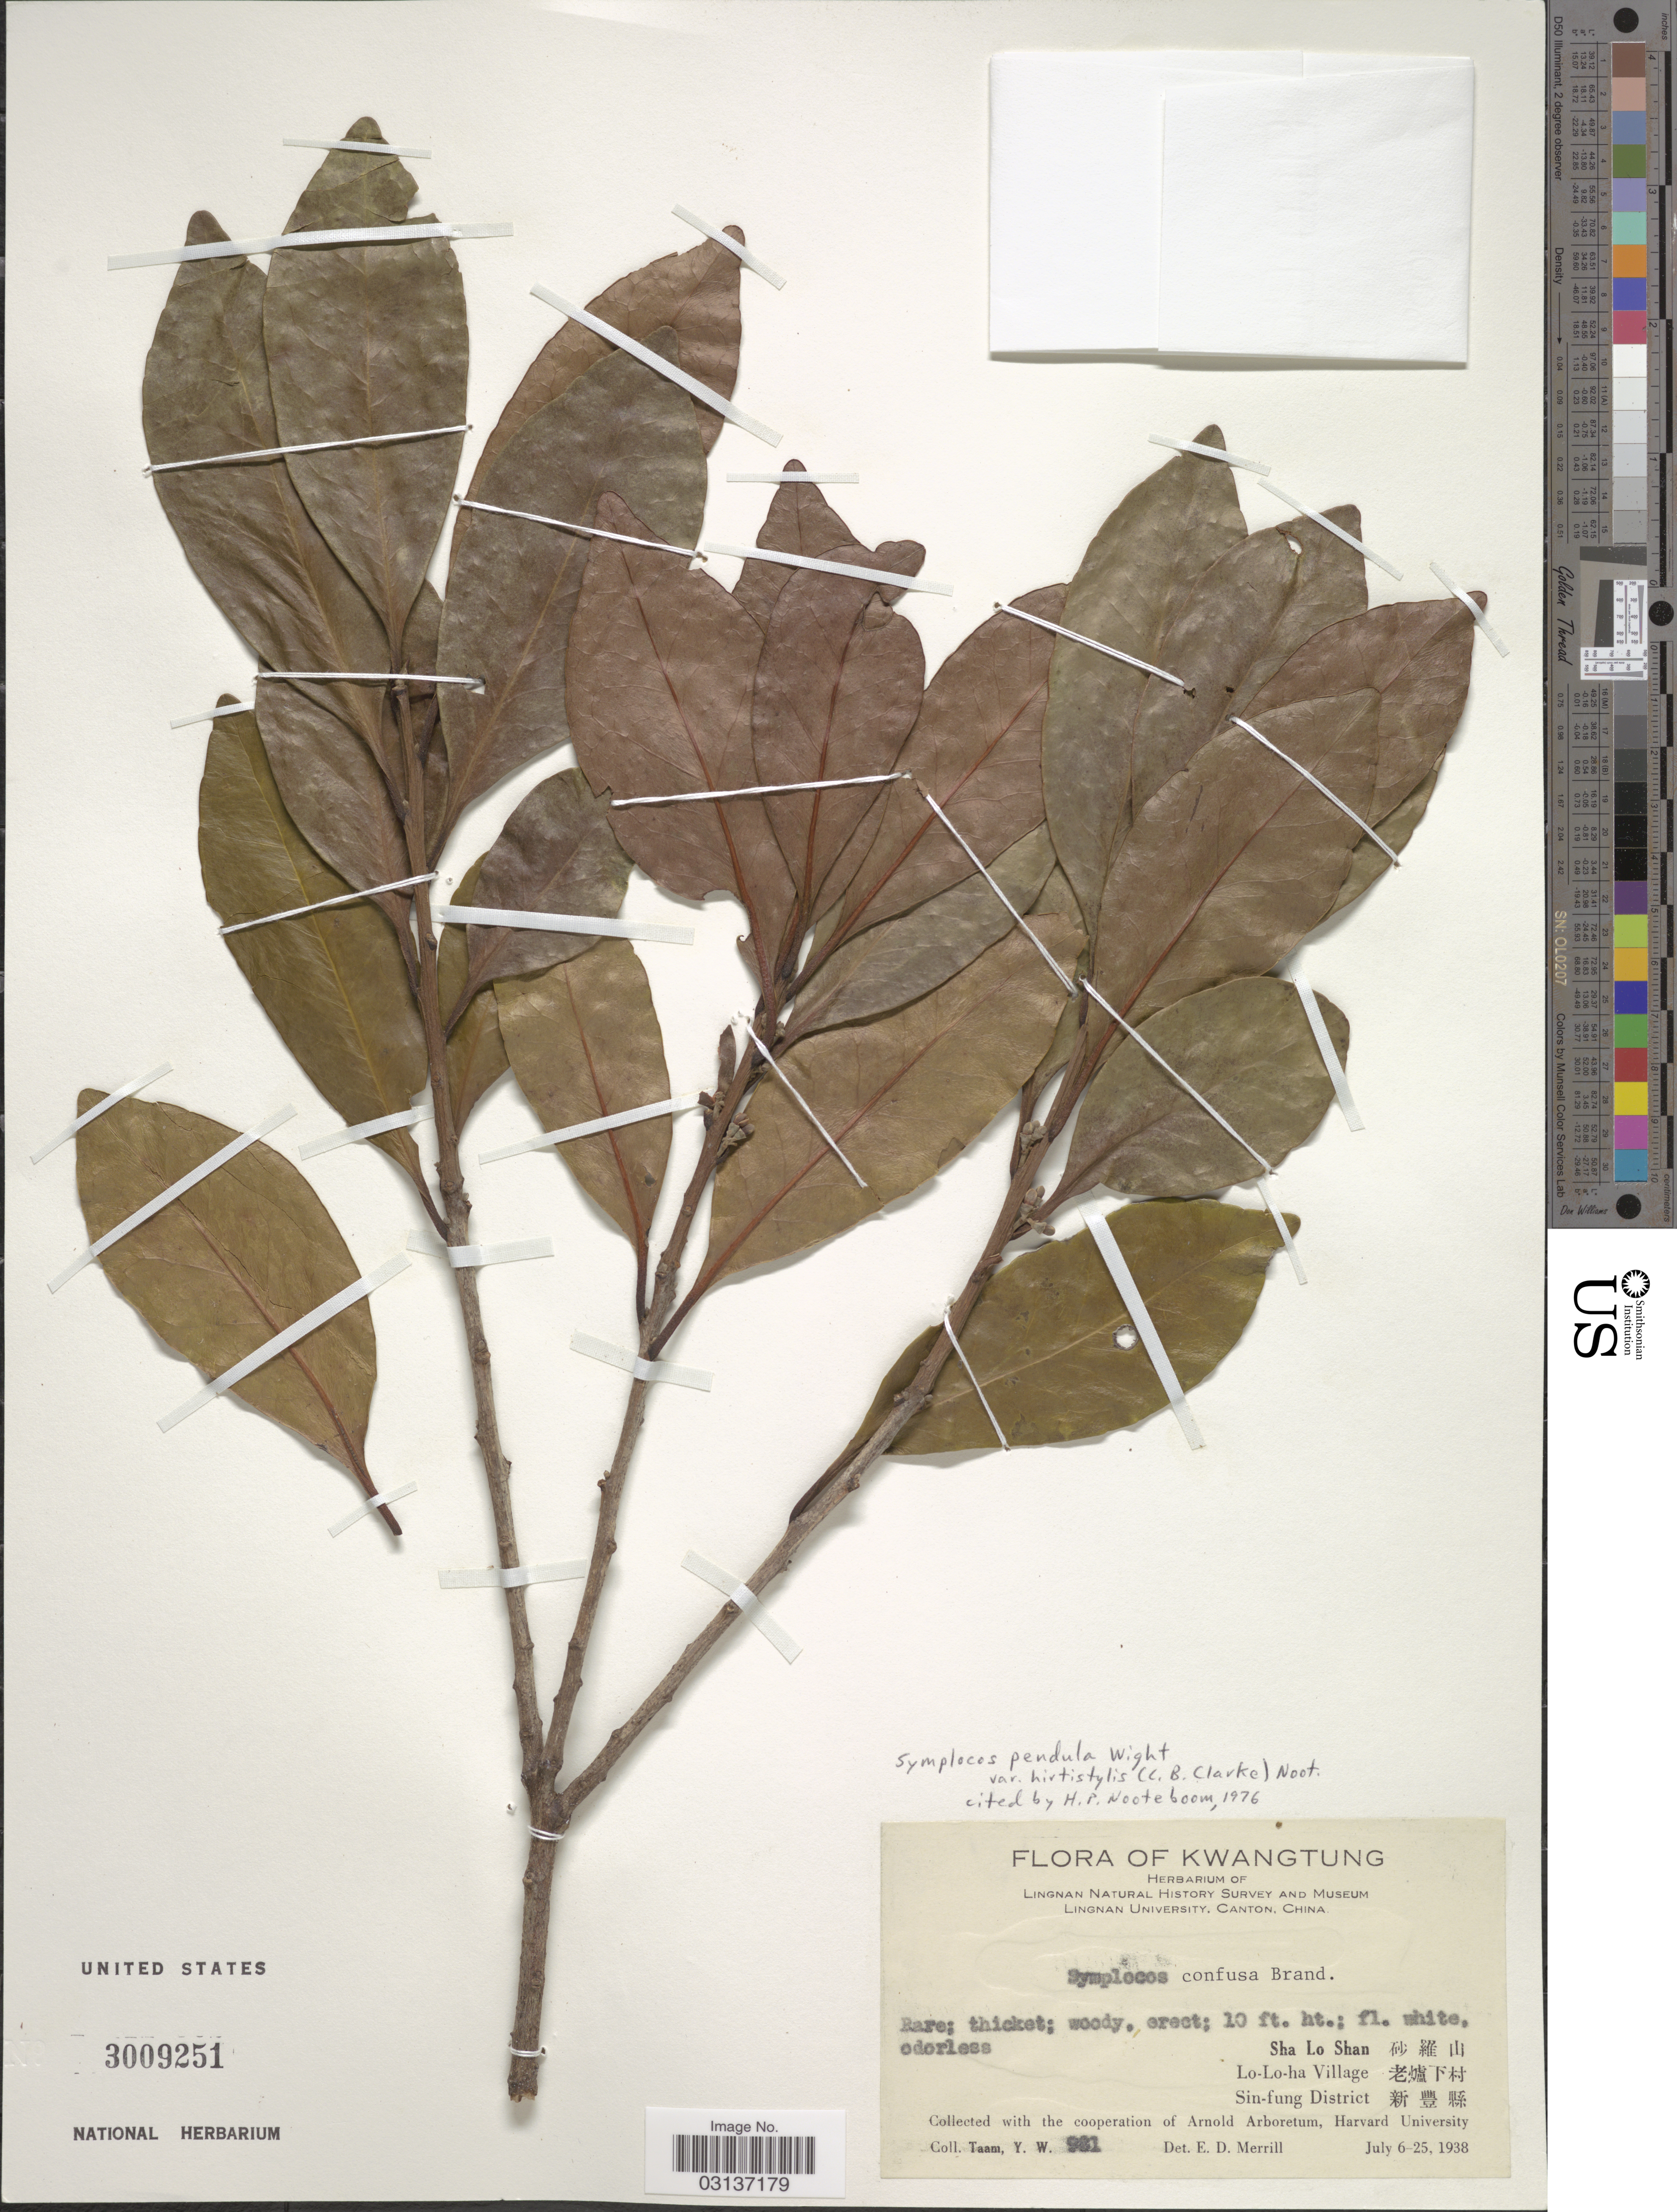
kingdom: Plantae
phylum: Tracheophyta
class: Magnoliopsida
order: Ericales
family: Symplocaceae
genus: Cordyloblaste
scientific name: Cordyloblaste pendula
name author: (Wight) Alston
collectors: Y. W. Taam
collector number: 981*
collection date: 1938-07-06/1938-07-25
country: China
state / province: Guangdong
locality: Kwangtung. Sha Lo Shan. Lo-Lo-ha Village. Sin-fung District.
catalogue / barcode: US 3009251